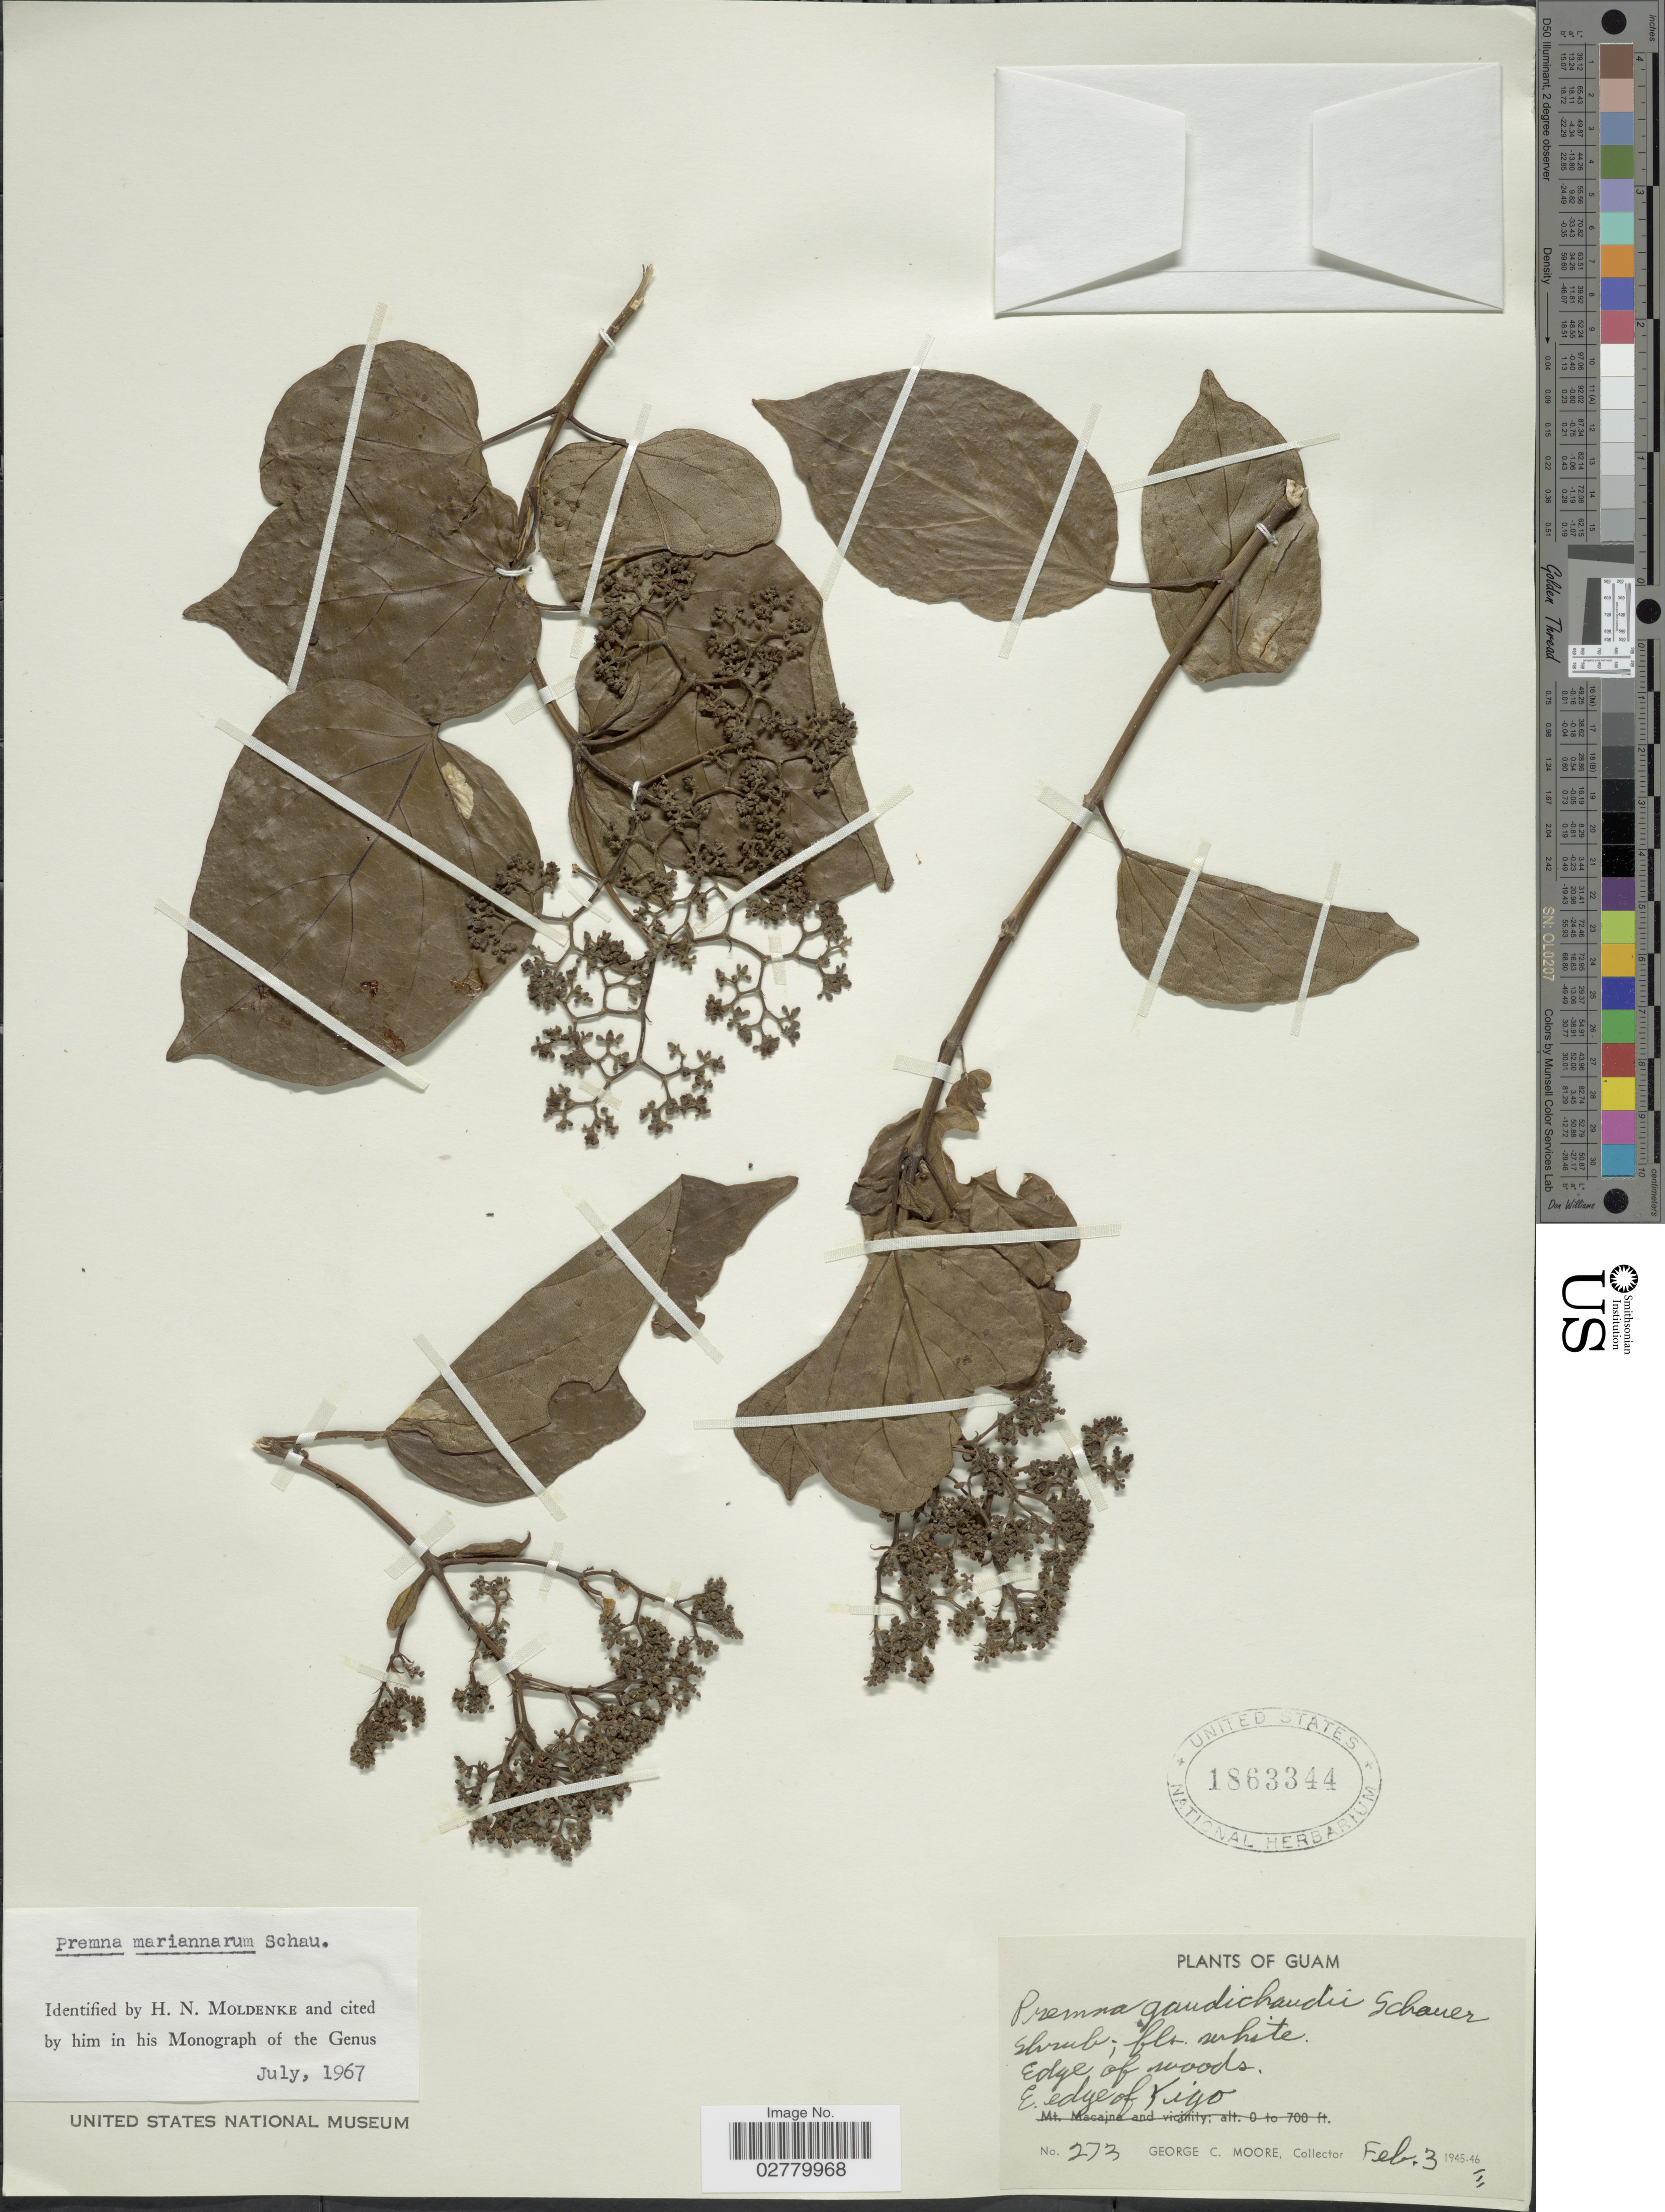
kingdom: Plantae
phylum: Tracheophyta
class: Magnoliopsida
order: Lamiales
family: Lamiaceae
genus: Premna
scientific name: Premna mariannarum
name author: Schauer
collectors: G. C. Moore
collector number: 273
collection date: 1946-02-03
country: Guam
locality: E. edge of Tigo [interpreted].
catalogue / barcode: US 1863344